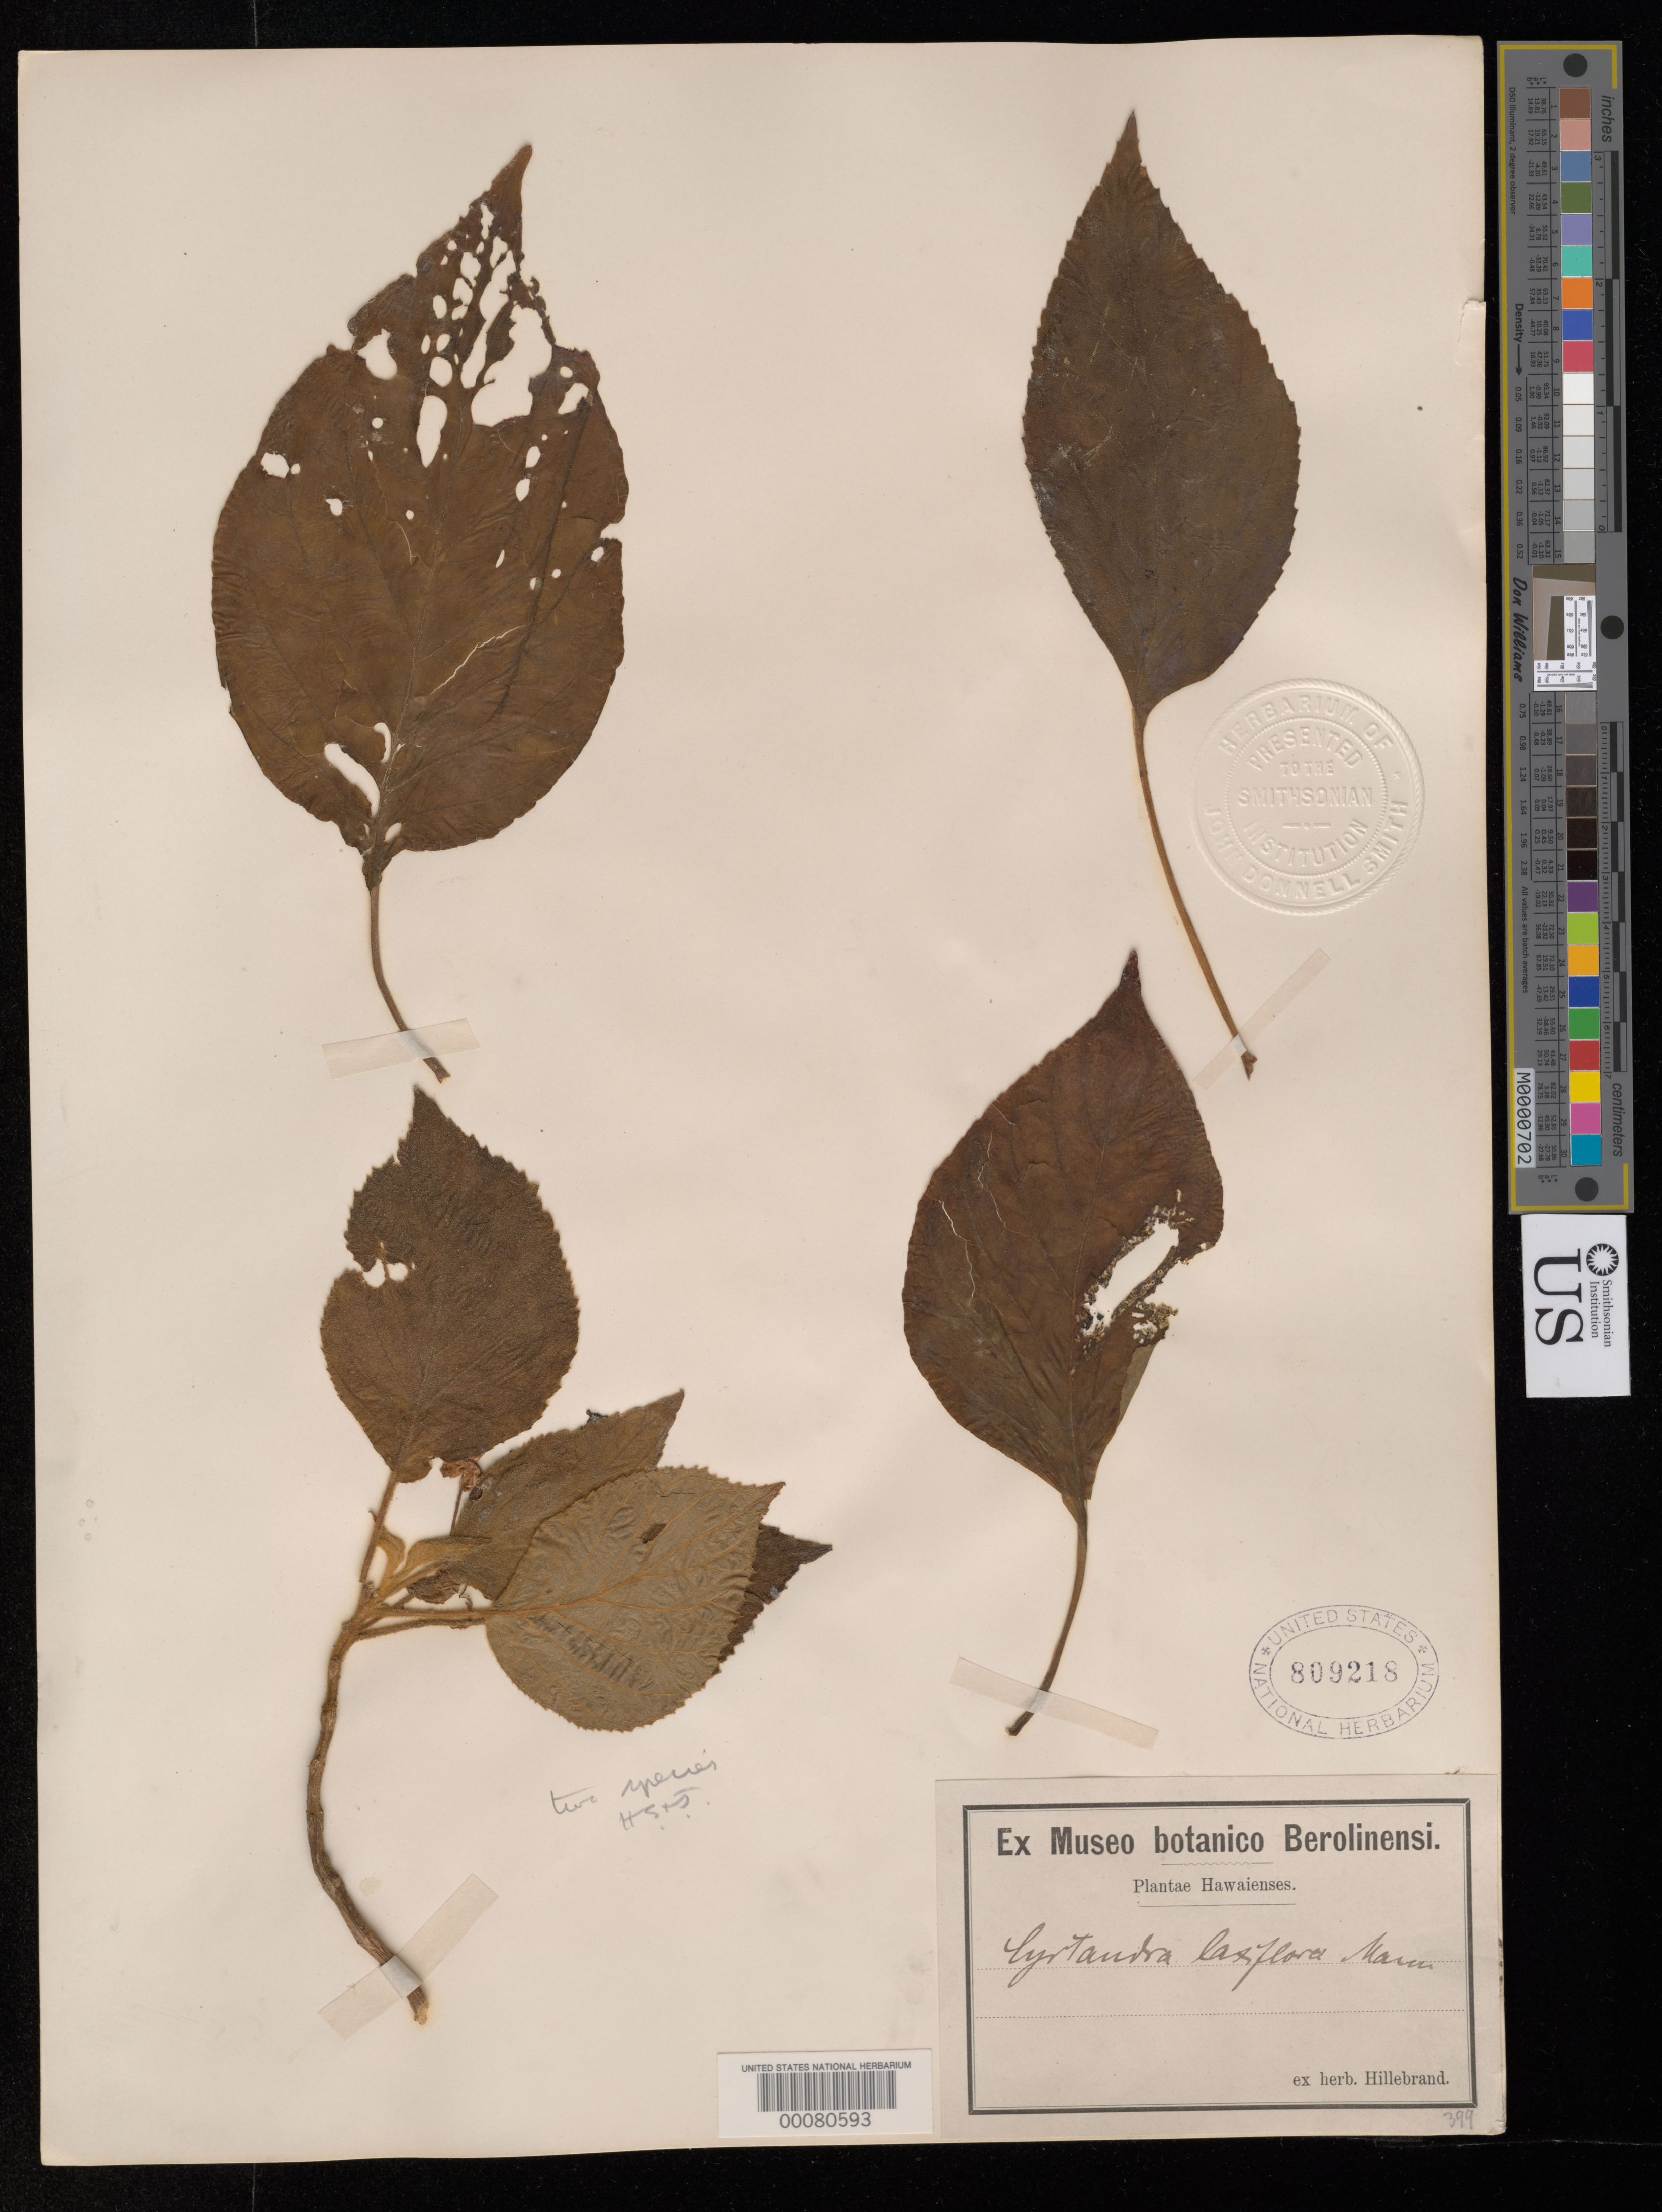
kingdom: Plantae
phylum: Tracheophyta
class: Magnoliopsida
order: Lamiales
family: Gesneriaceae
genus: Cyrtandra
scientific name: Cyrtandra laxiflora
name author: H. Mann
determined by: St. John, H.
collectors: W. Hillebrand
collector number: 399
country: United States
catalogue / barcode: US 809218